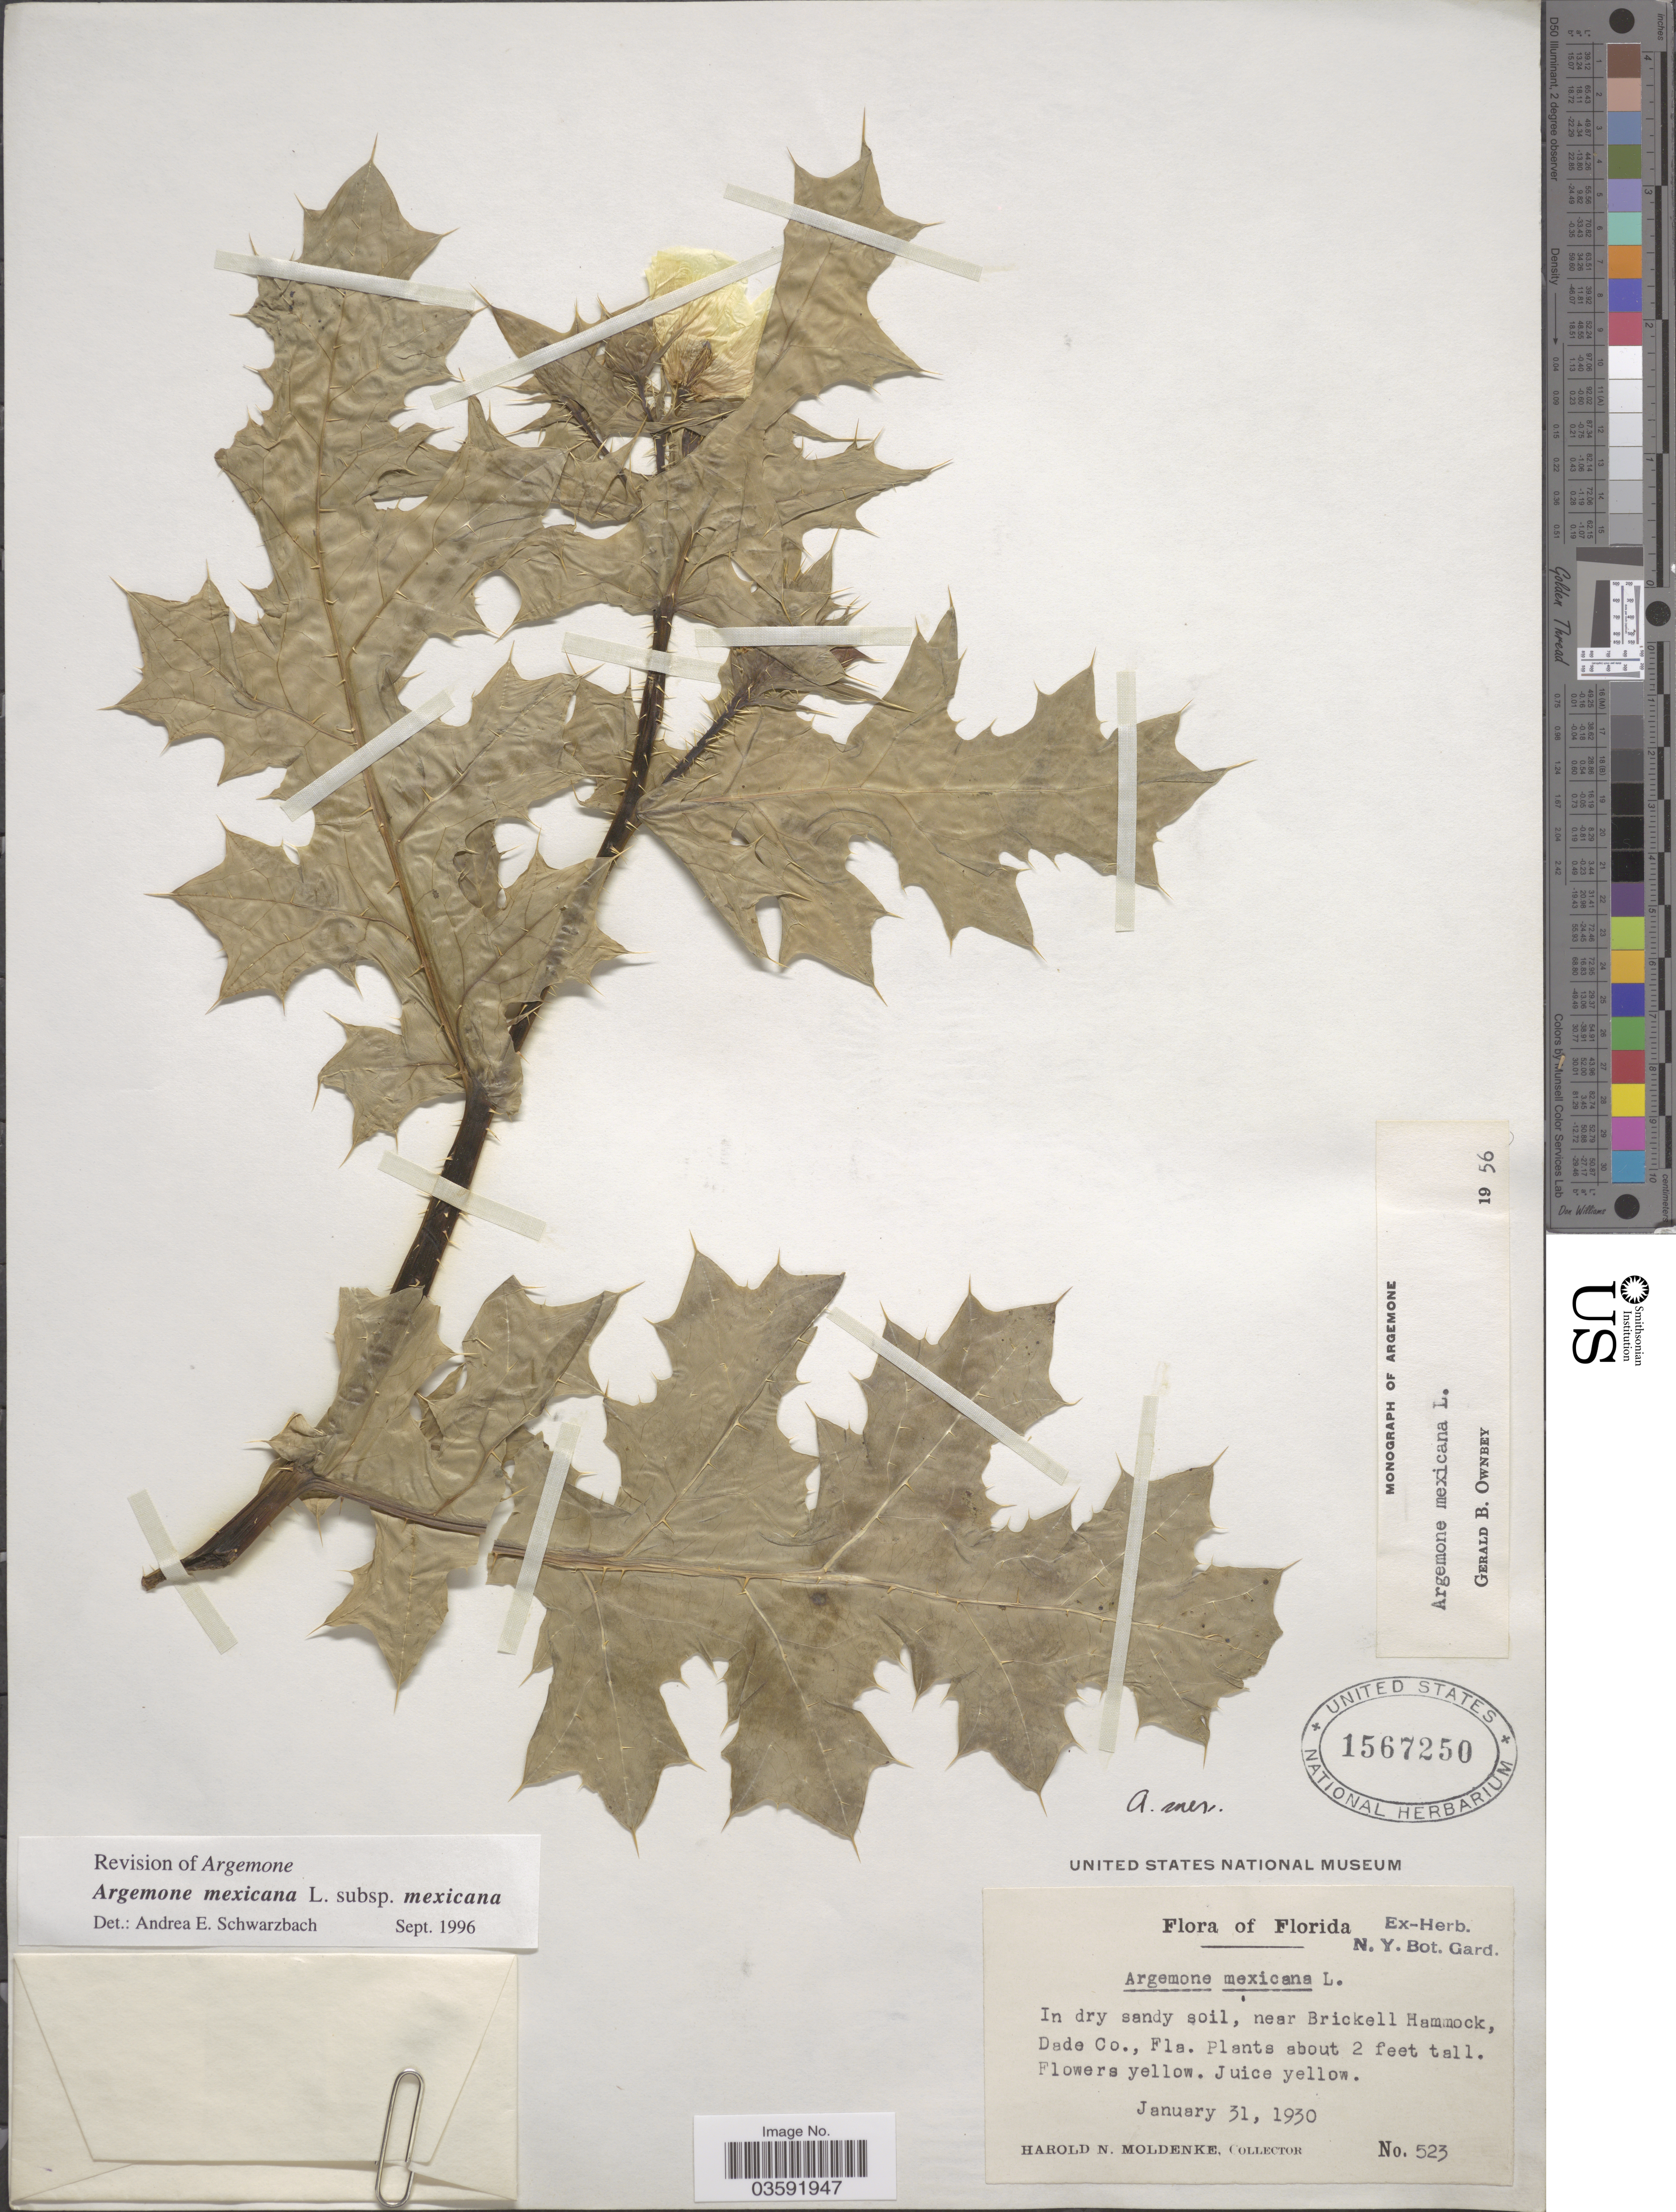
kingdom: Plantae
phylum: Tracheophyta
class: Magnoliopsida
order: Ranunculales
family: Papaveraceae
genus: Argemone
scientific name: Argemone mexicana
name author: L.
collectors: H. N. Moldenke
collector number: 523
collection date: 1930-01-31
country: United States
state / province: Florida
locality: Near Brickell Hammock, Dade Co.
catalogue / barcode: US 1567250